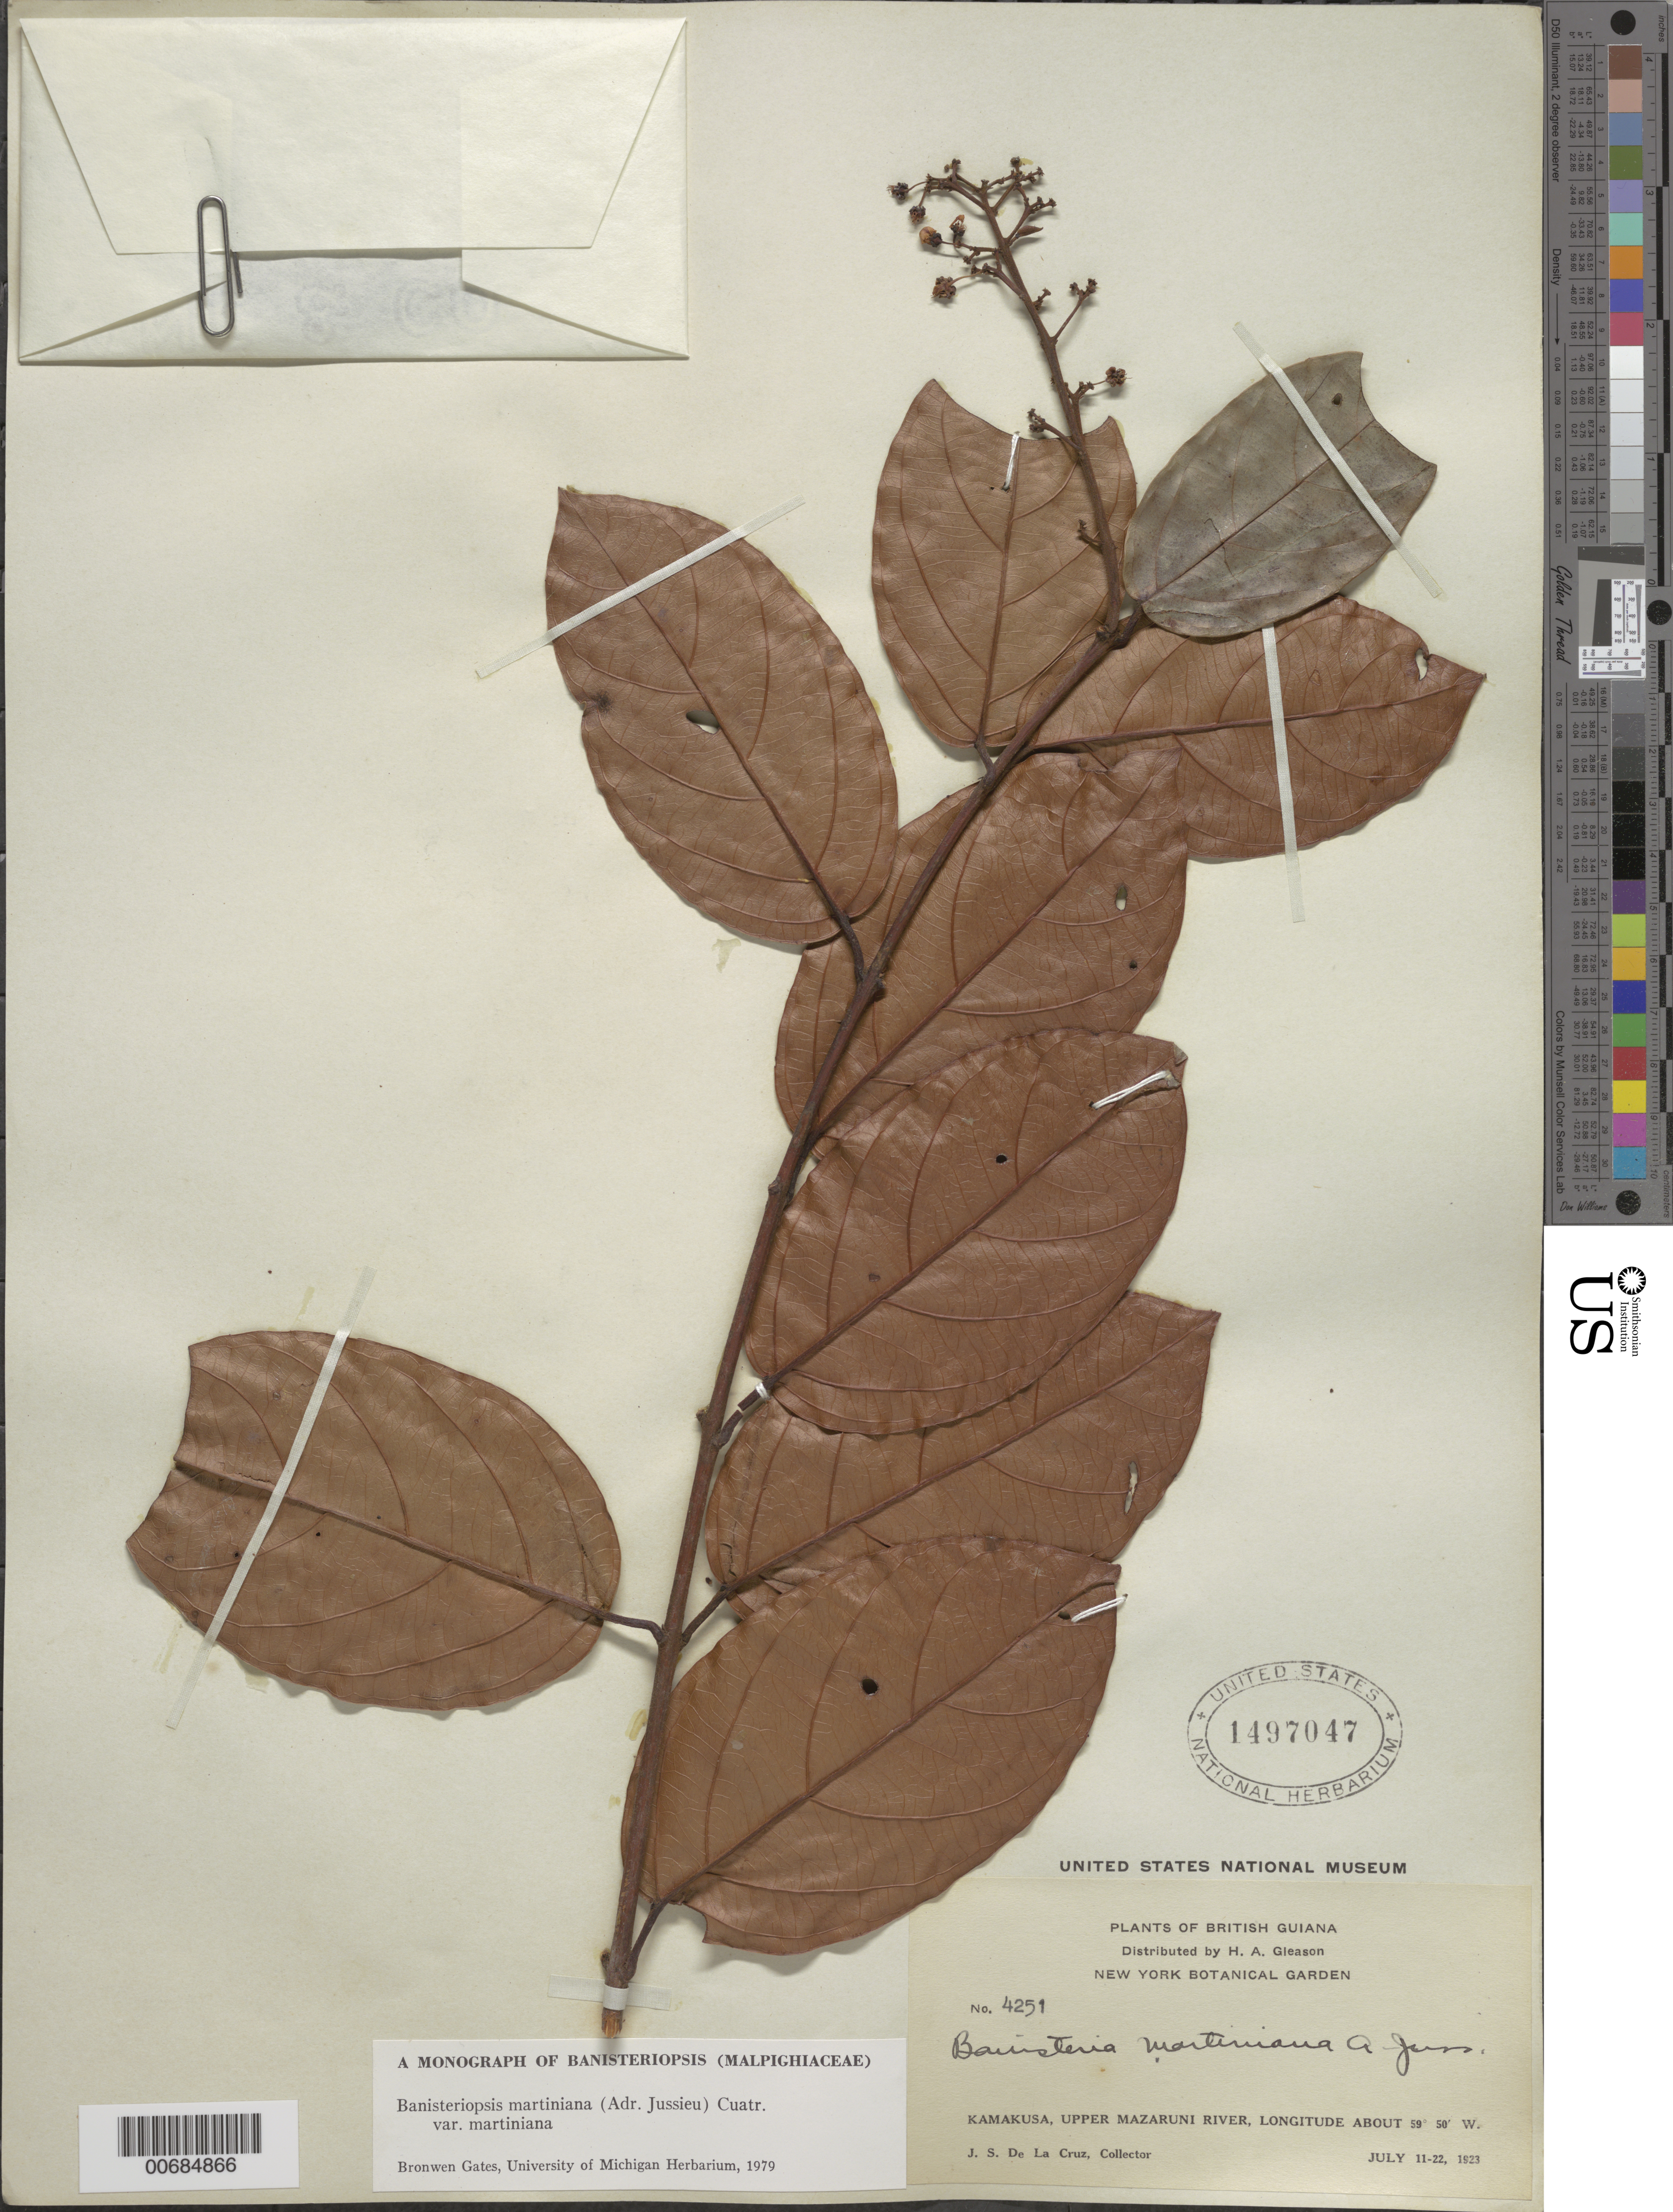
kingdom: Plantae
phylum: Tracheophyta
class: Magnoliopsida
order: Malpighiales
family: Malpighiaceae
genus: Banisteriopsis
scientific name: Banisteriopsis martiniana var. martiniana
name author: (A. Juss.) Cuatrec.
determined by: Gates, B.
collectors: J. S. de la Cruz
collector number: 4251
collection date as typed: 11-Jul-23 to 22-Jul-23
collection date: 1923-07-11/1923-07-22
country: Guyana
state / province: Cuyuni-Mazaruni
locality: Kamakusa, Upper Mazaruni R.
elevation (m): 100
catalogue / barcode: US 1497047